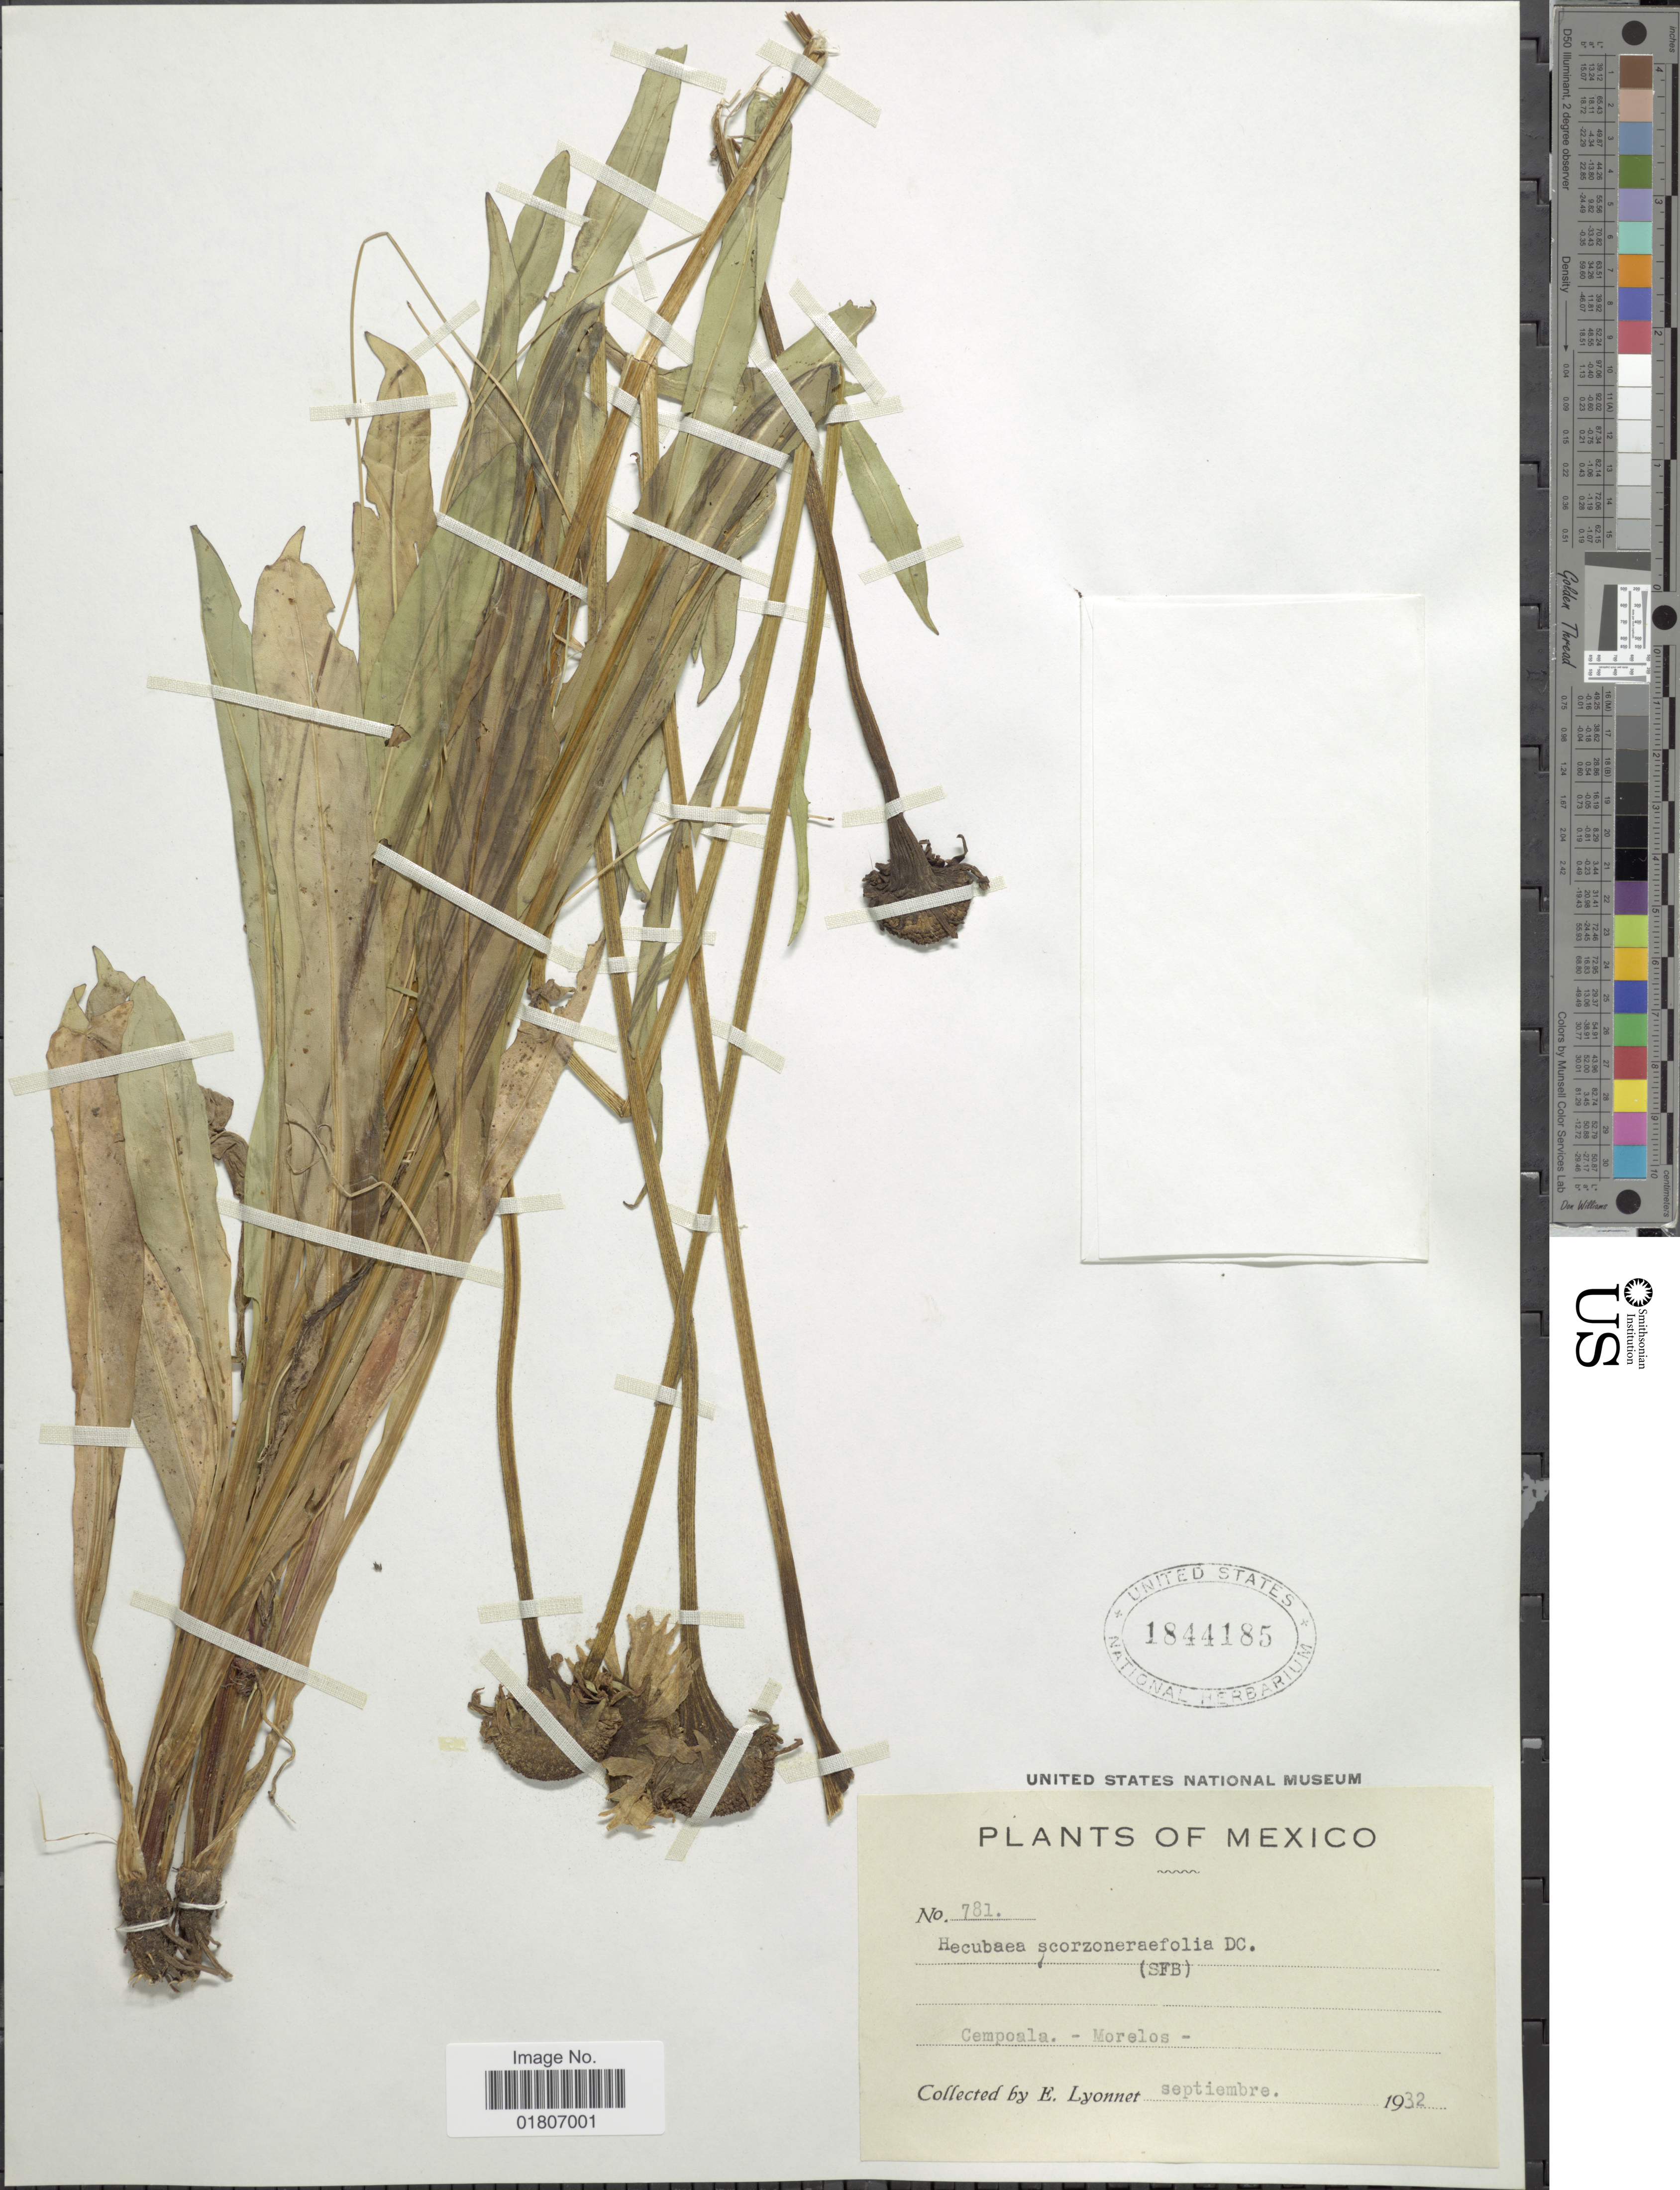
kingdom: Plantae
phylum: Tracheophyta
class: Magnoliopsida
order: Asterales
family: Asteraceae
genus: Dugaldia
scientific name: Dugaldia scorzoneraefolia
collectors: E. Lyonnet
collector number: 781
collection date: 1932-09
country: Mexico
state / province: Morelos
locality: Cempoala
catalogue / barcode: US 1844185